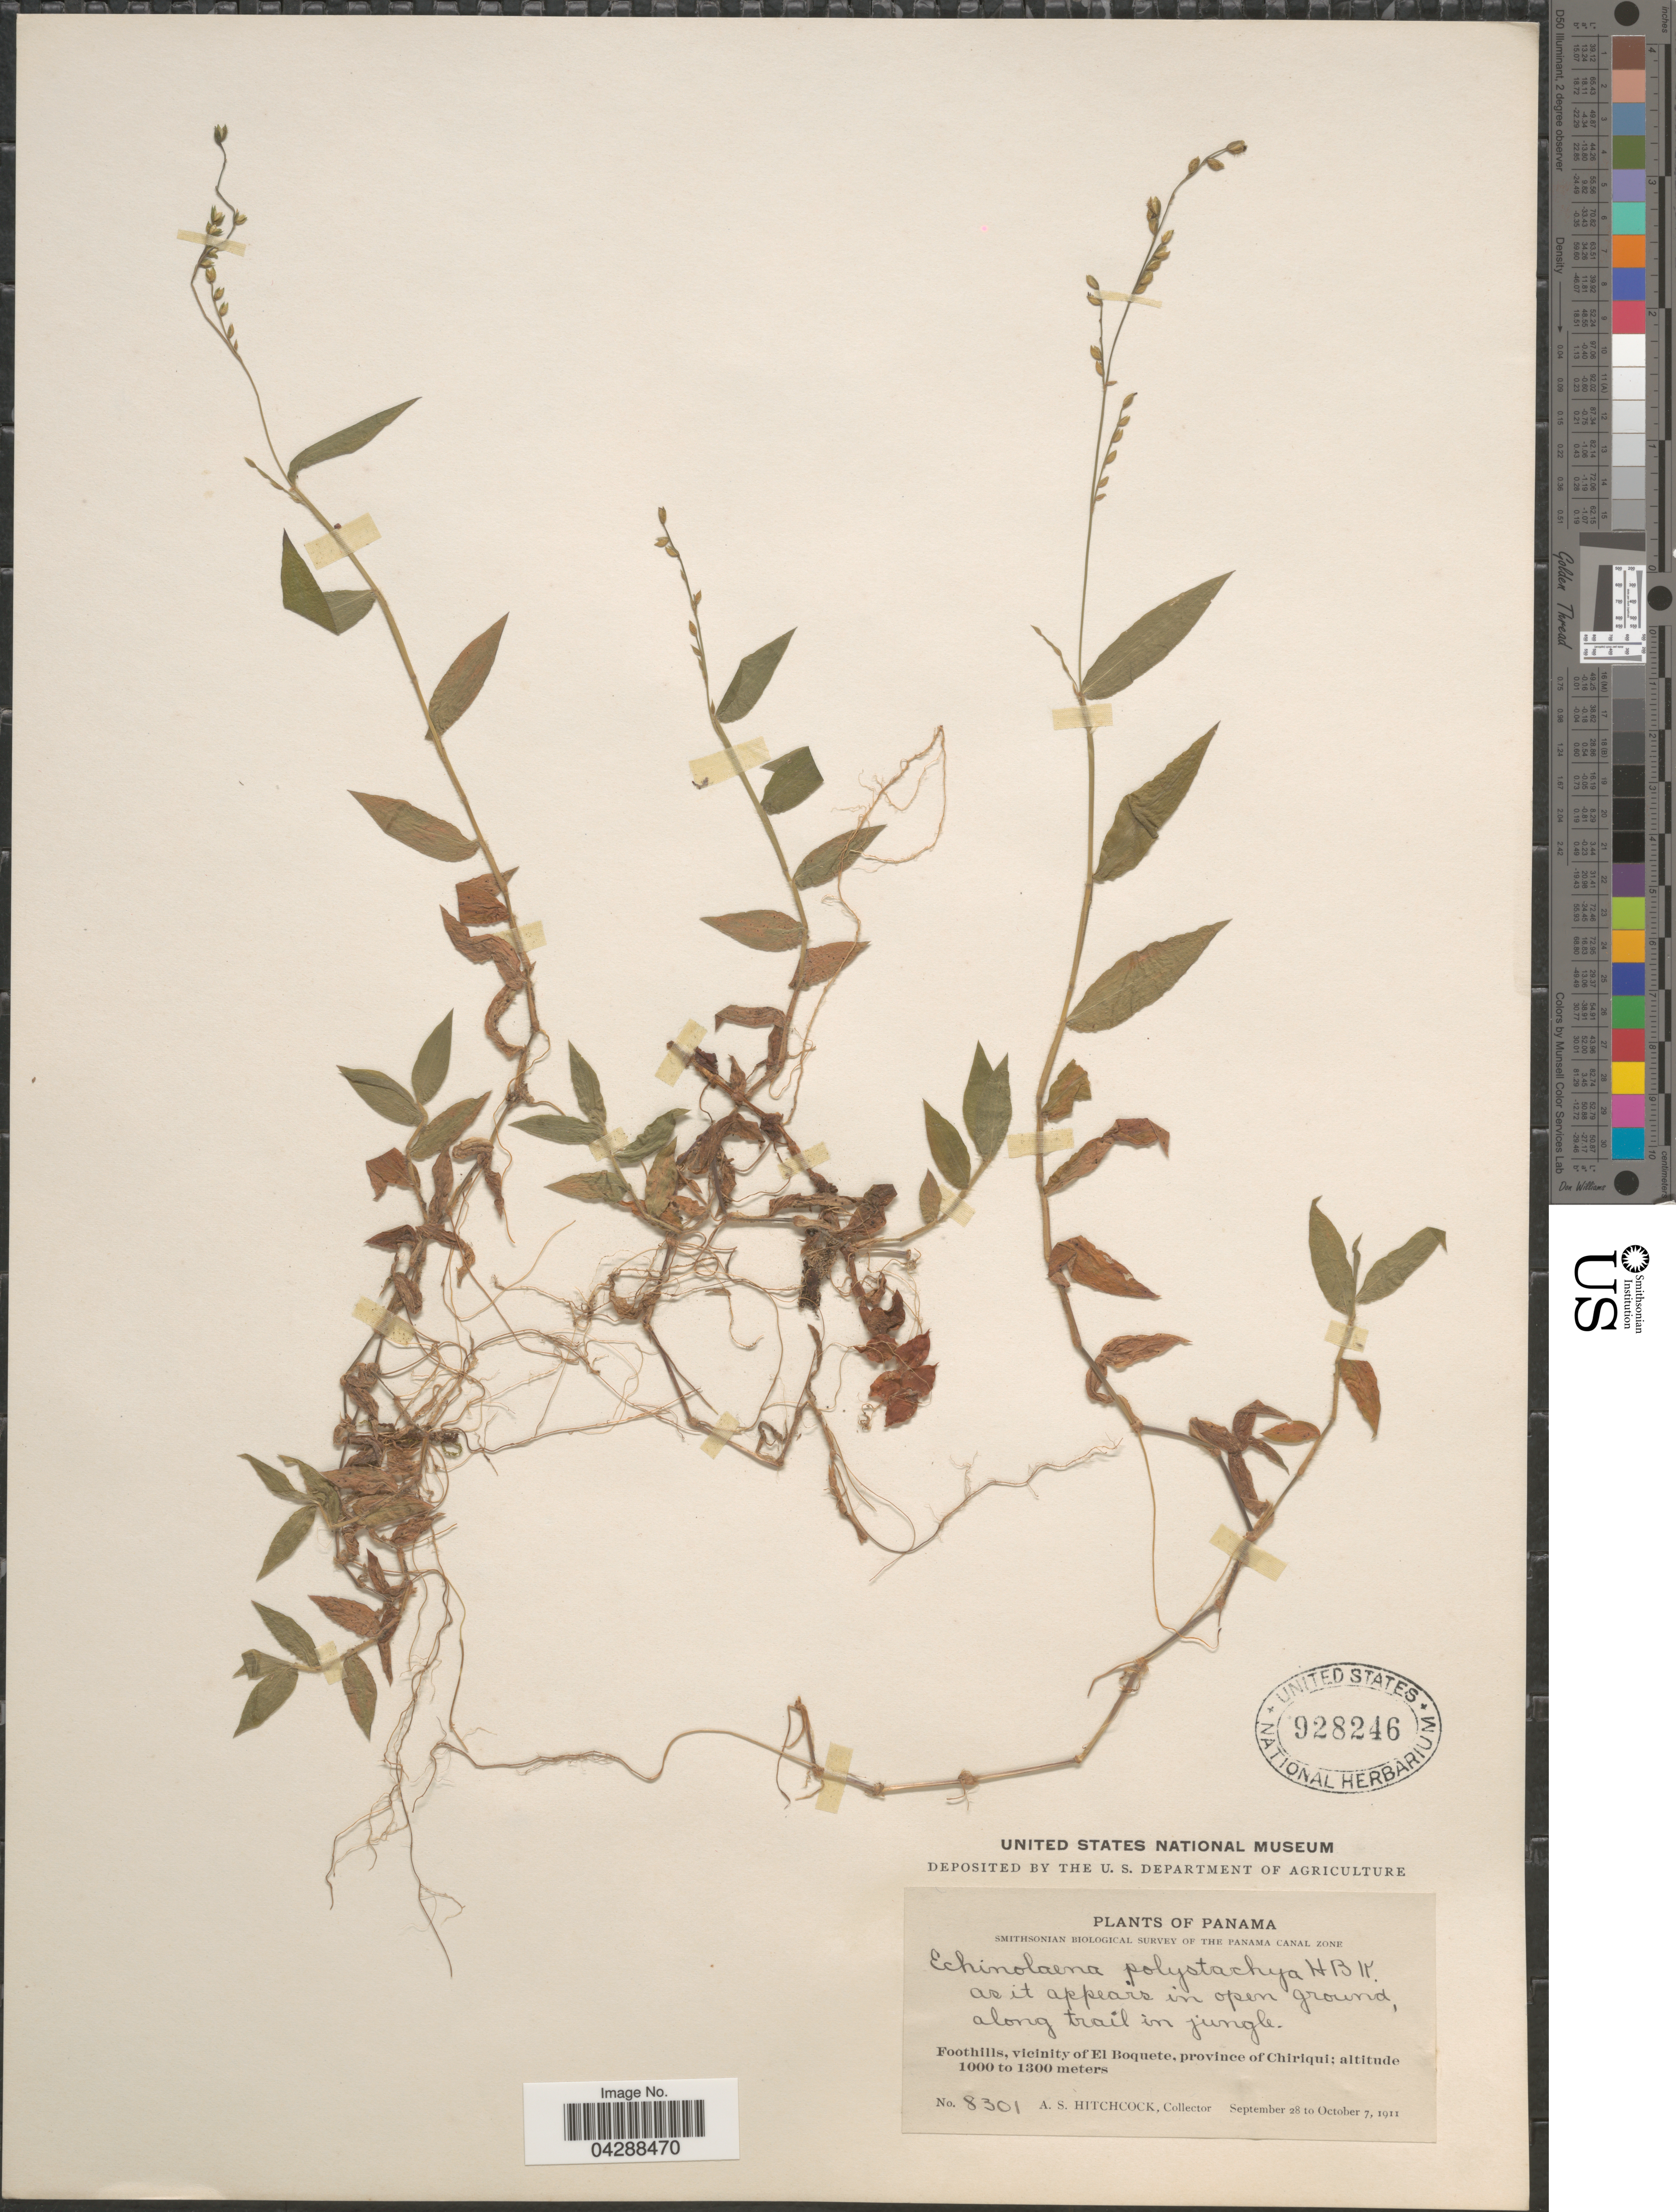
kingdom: Plantae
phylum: Tracheophyta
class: Liliopsida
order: Poales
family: Poaceae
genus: Pseudechinolaena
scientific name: Pseudechinolaena polystachya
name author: (Kunth) Stapf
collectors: A. S. Hitchcock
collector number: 8301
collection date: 1911-09-28/1911-10-07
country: Panama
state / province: Chiriqui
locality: Smithsonian Biological Survey of the Panama Canal Zone. As it appears in open ground, along trail in jungle. Foothills, vicinity of El Boquete.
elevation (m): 1000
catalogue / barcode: US 928246